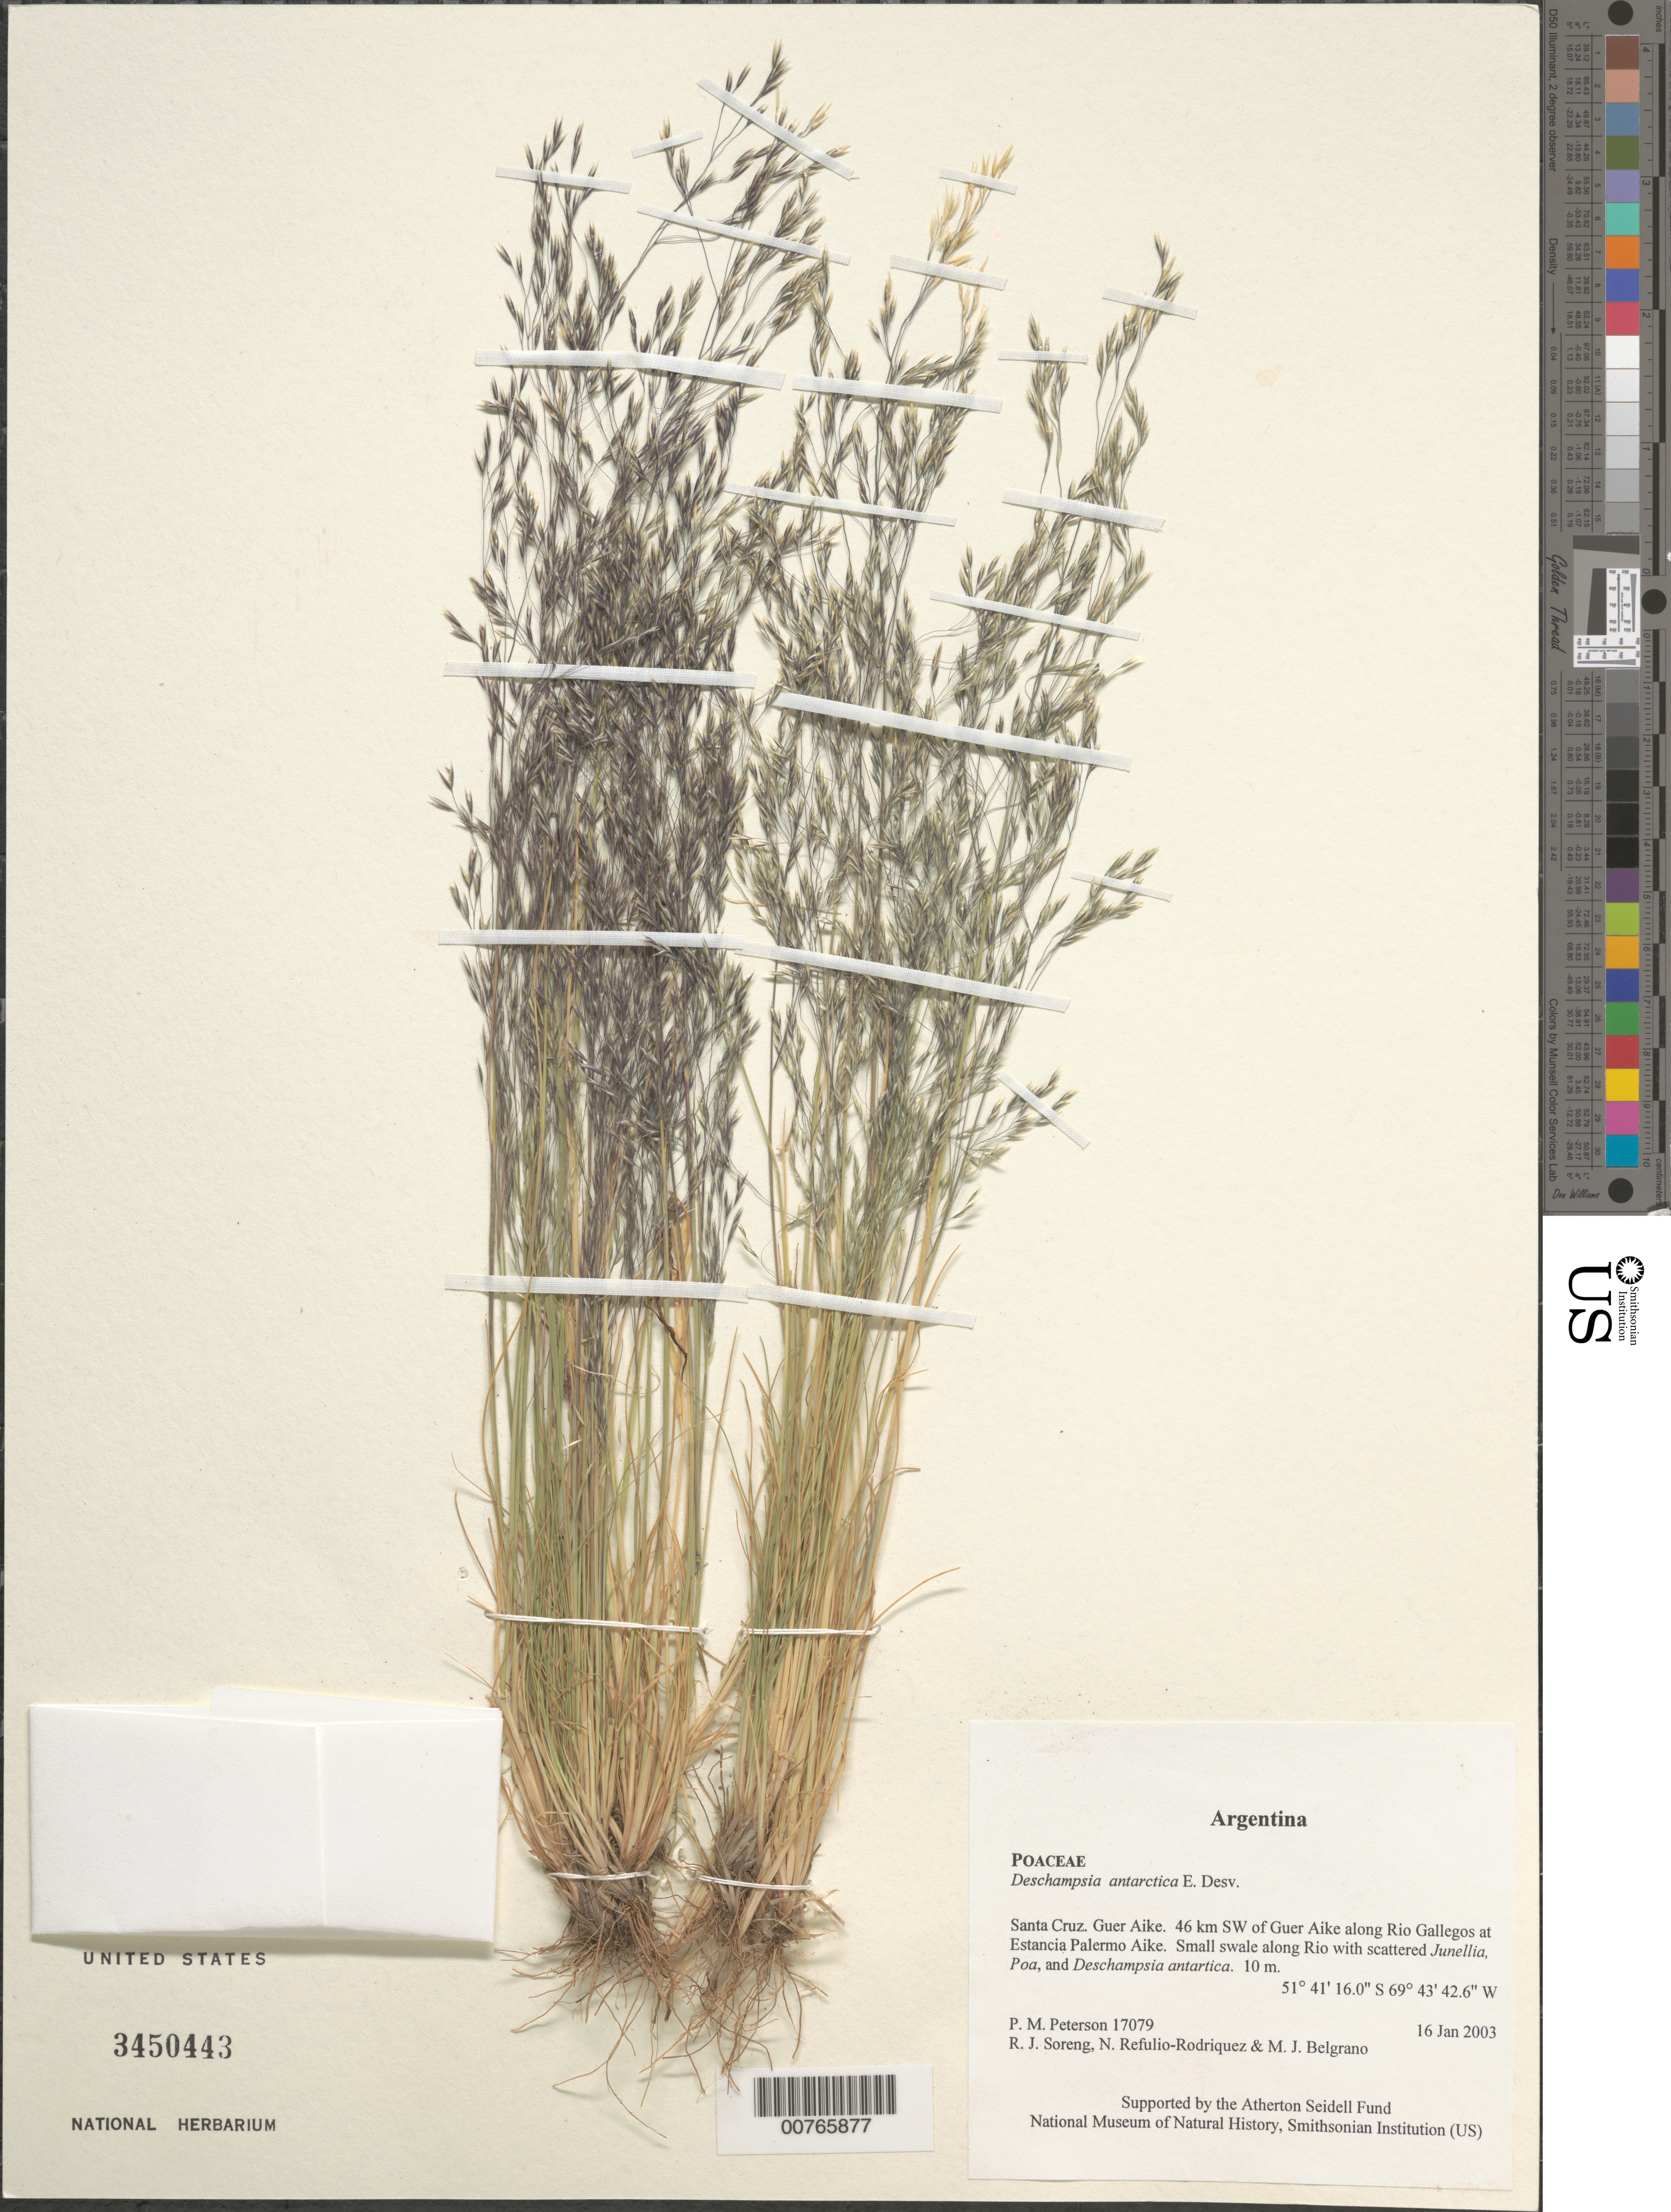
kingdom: Plantae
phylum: Tracheophyta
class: Liliopsida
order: Poales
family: Poaceae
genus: Deschampsia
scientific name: Deschampsia antarctica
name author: É. Desv.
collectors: P. M. Peterson, R. J. Soreng, N. Refulio-Rodríguez & M. Belgrano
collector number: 17079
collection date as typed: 16 Jan 2003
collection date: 2003-01-16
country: Argentina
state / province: Santa Cruz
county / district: Guer Aike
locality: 46 km SW of Guer Aike along Rio Gallegos at Estancia Palermo Aike. Small swale along Rio with scattered Junellia, Poa, and Deschampsia antartica.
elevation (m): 10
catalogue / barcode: US 3450443